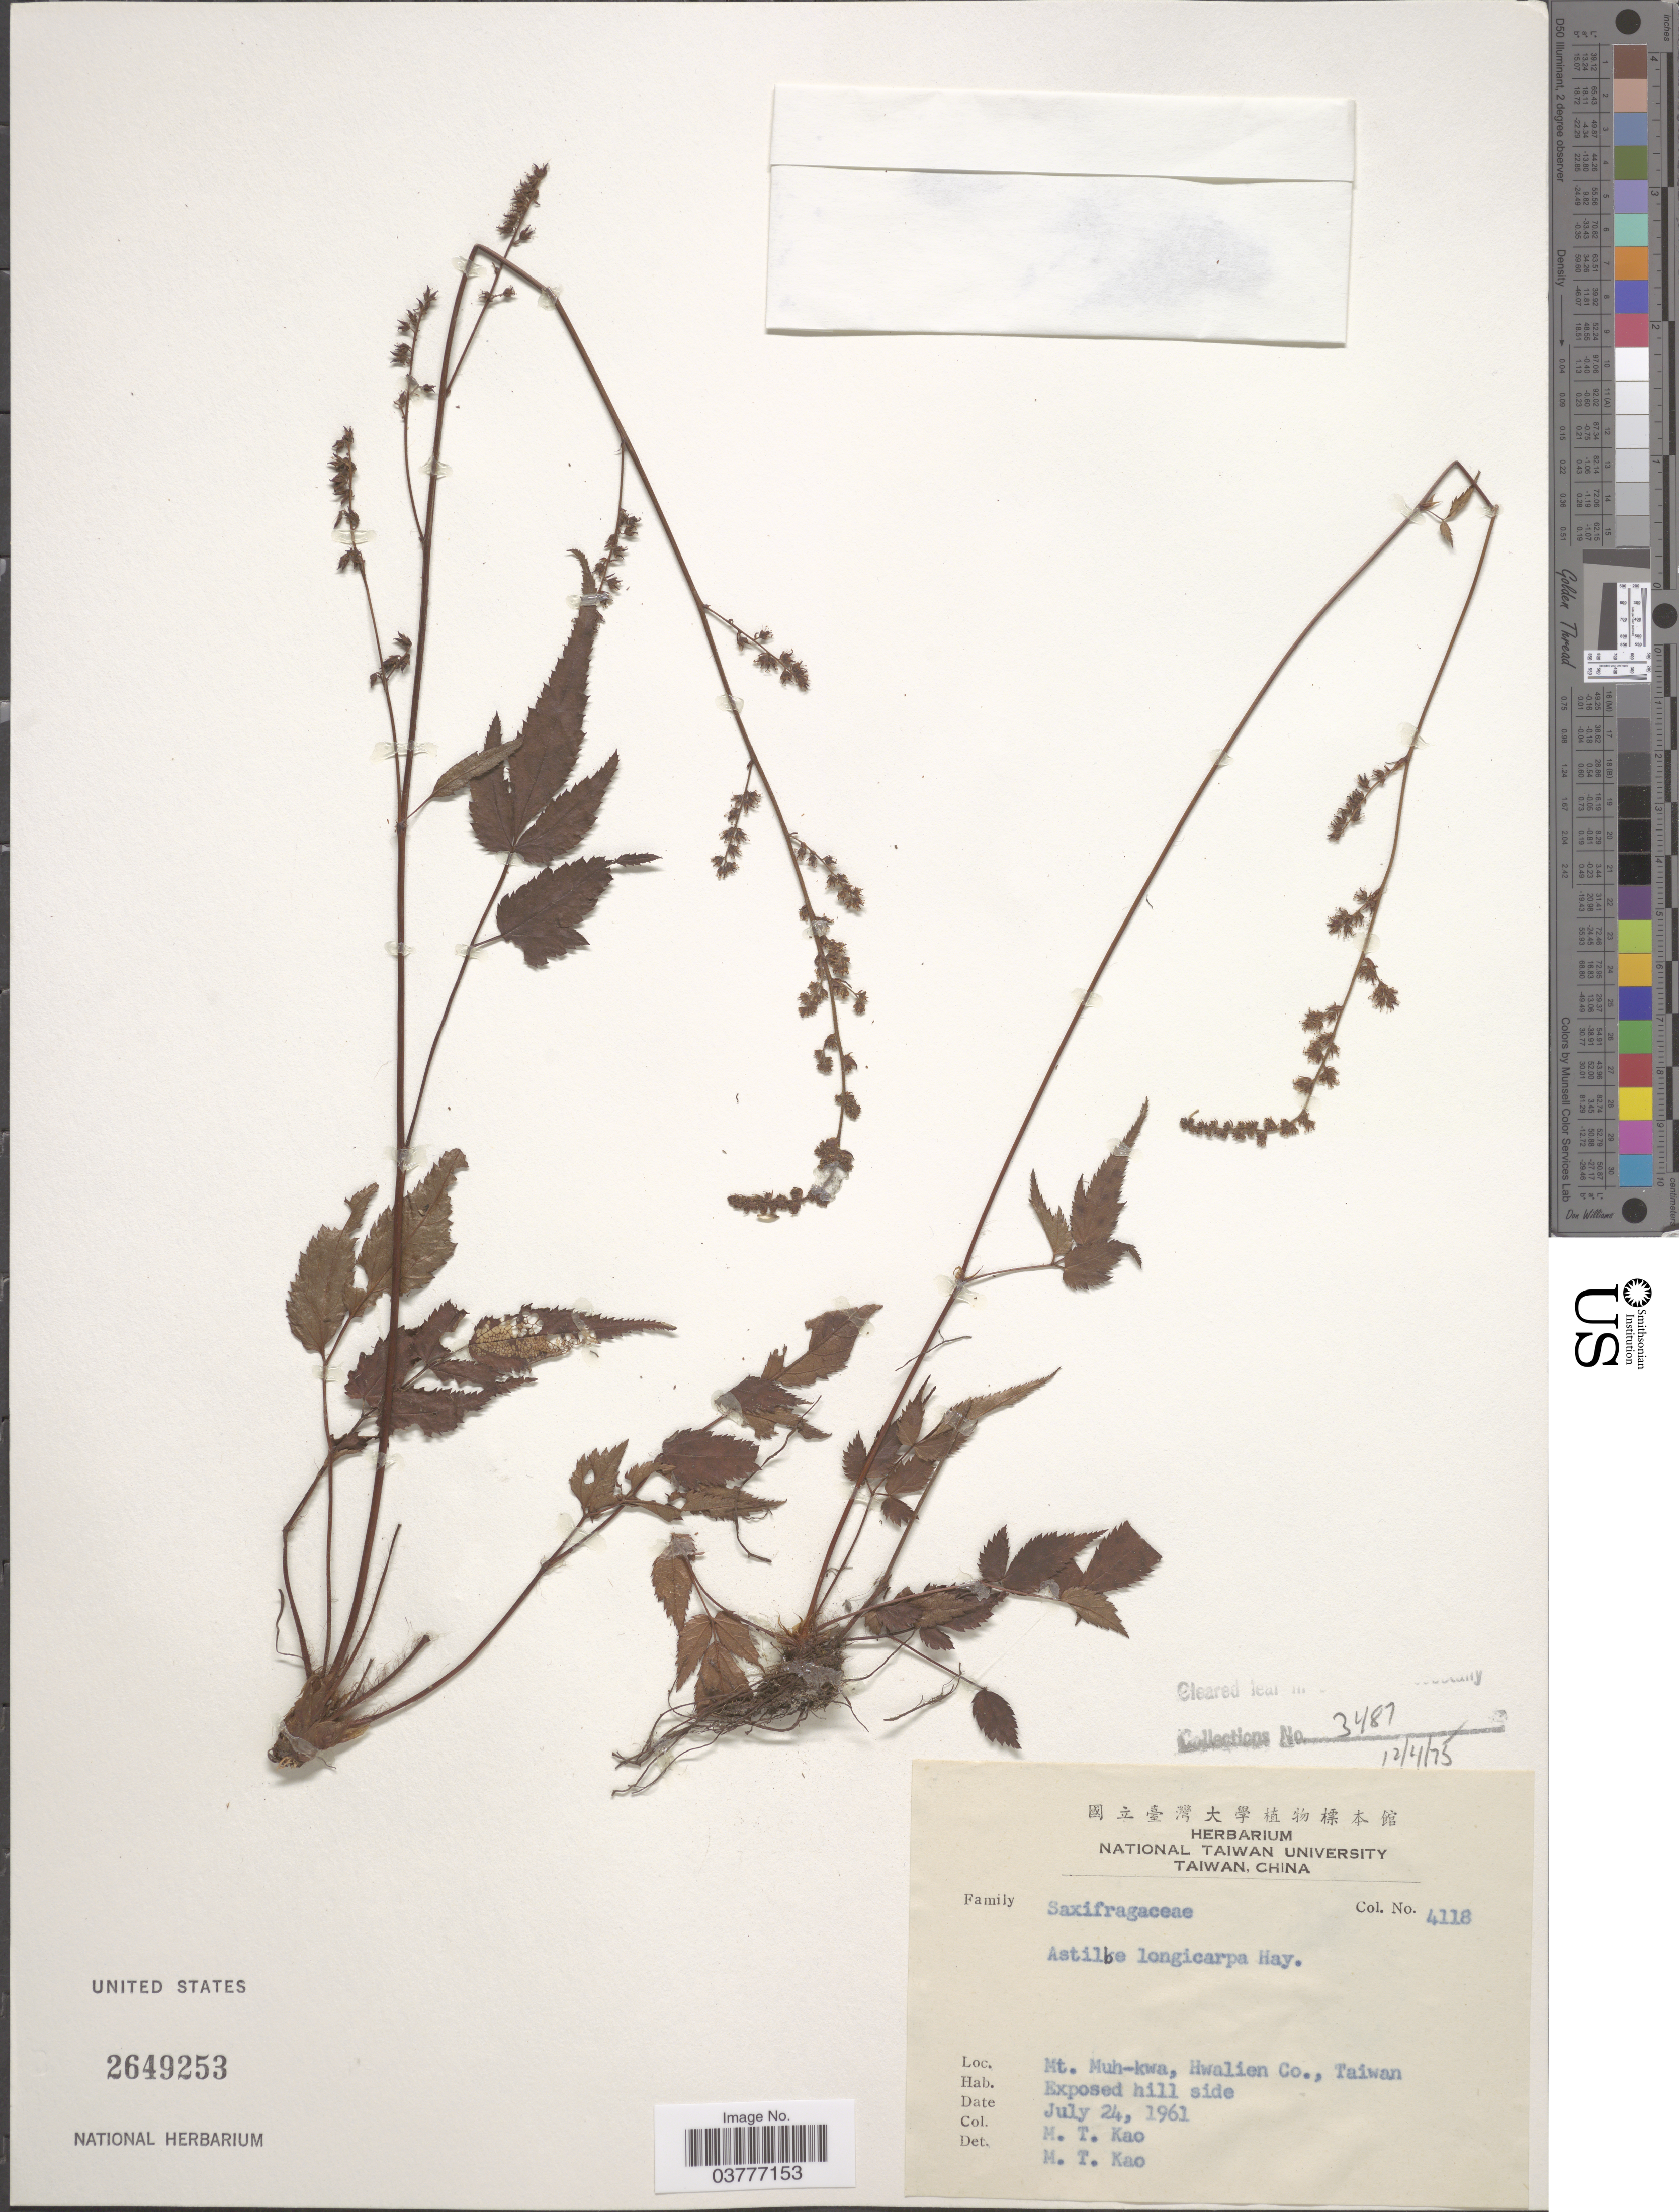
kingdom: Plantae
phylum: Tracheophyta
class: Magnoliopsida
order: Saxifragales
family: Saxifragaceae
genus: Astilbe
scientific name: Astilbe longicarpa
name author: Hayata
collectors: M. T. Kao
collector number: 4118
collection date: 1961-07-24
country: Taiwan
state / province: Hualien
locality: Mt. Muh-kwa, Hwalien Co.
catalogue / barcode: US 2649253